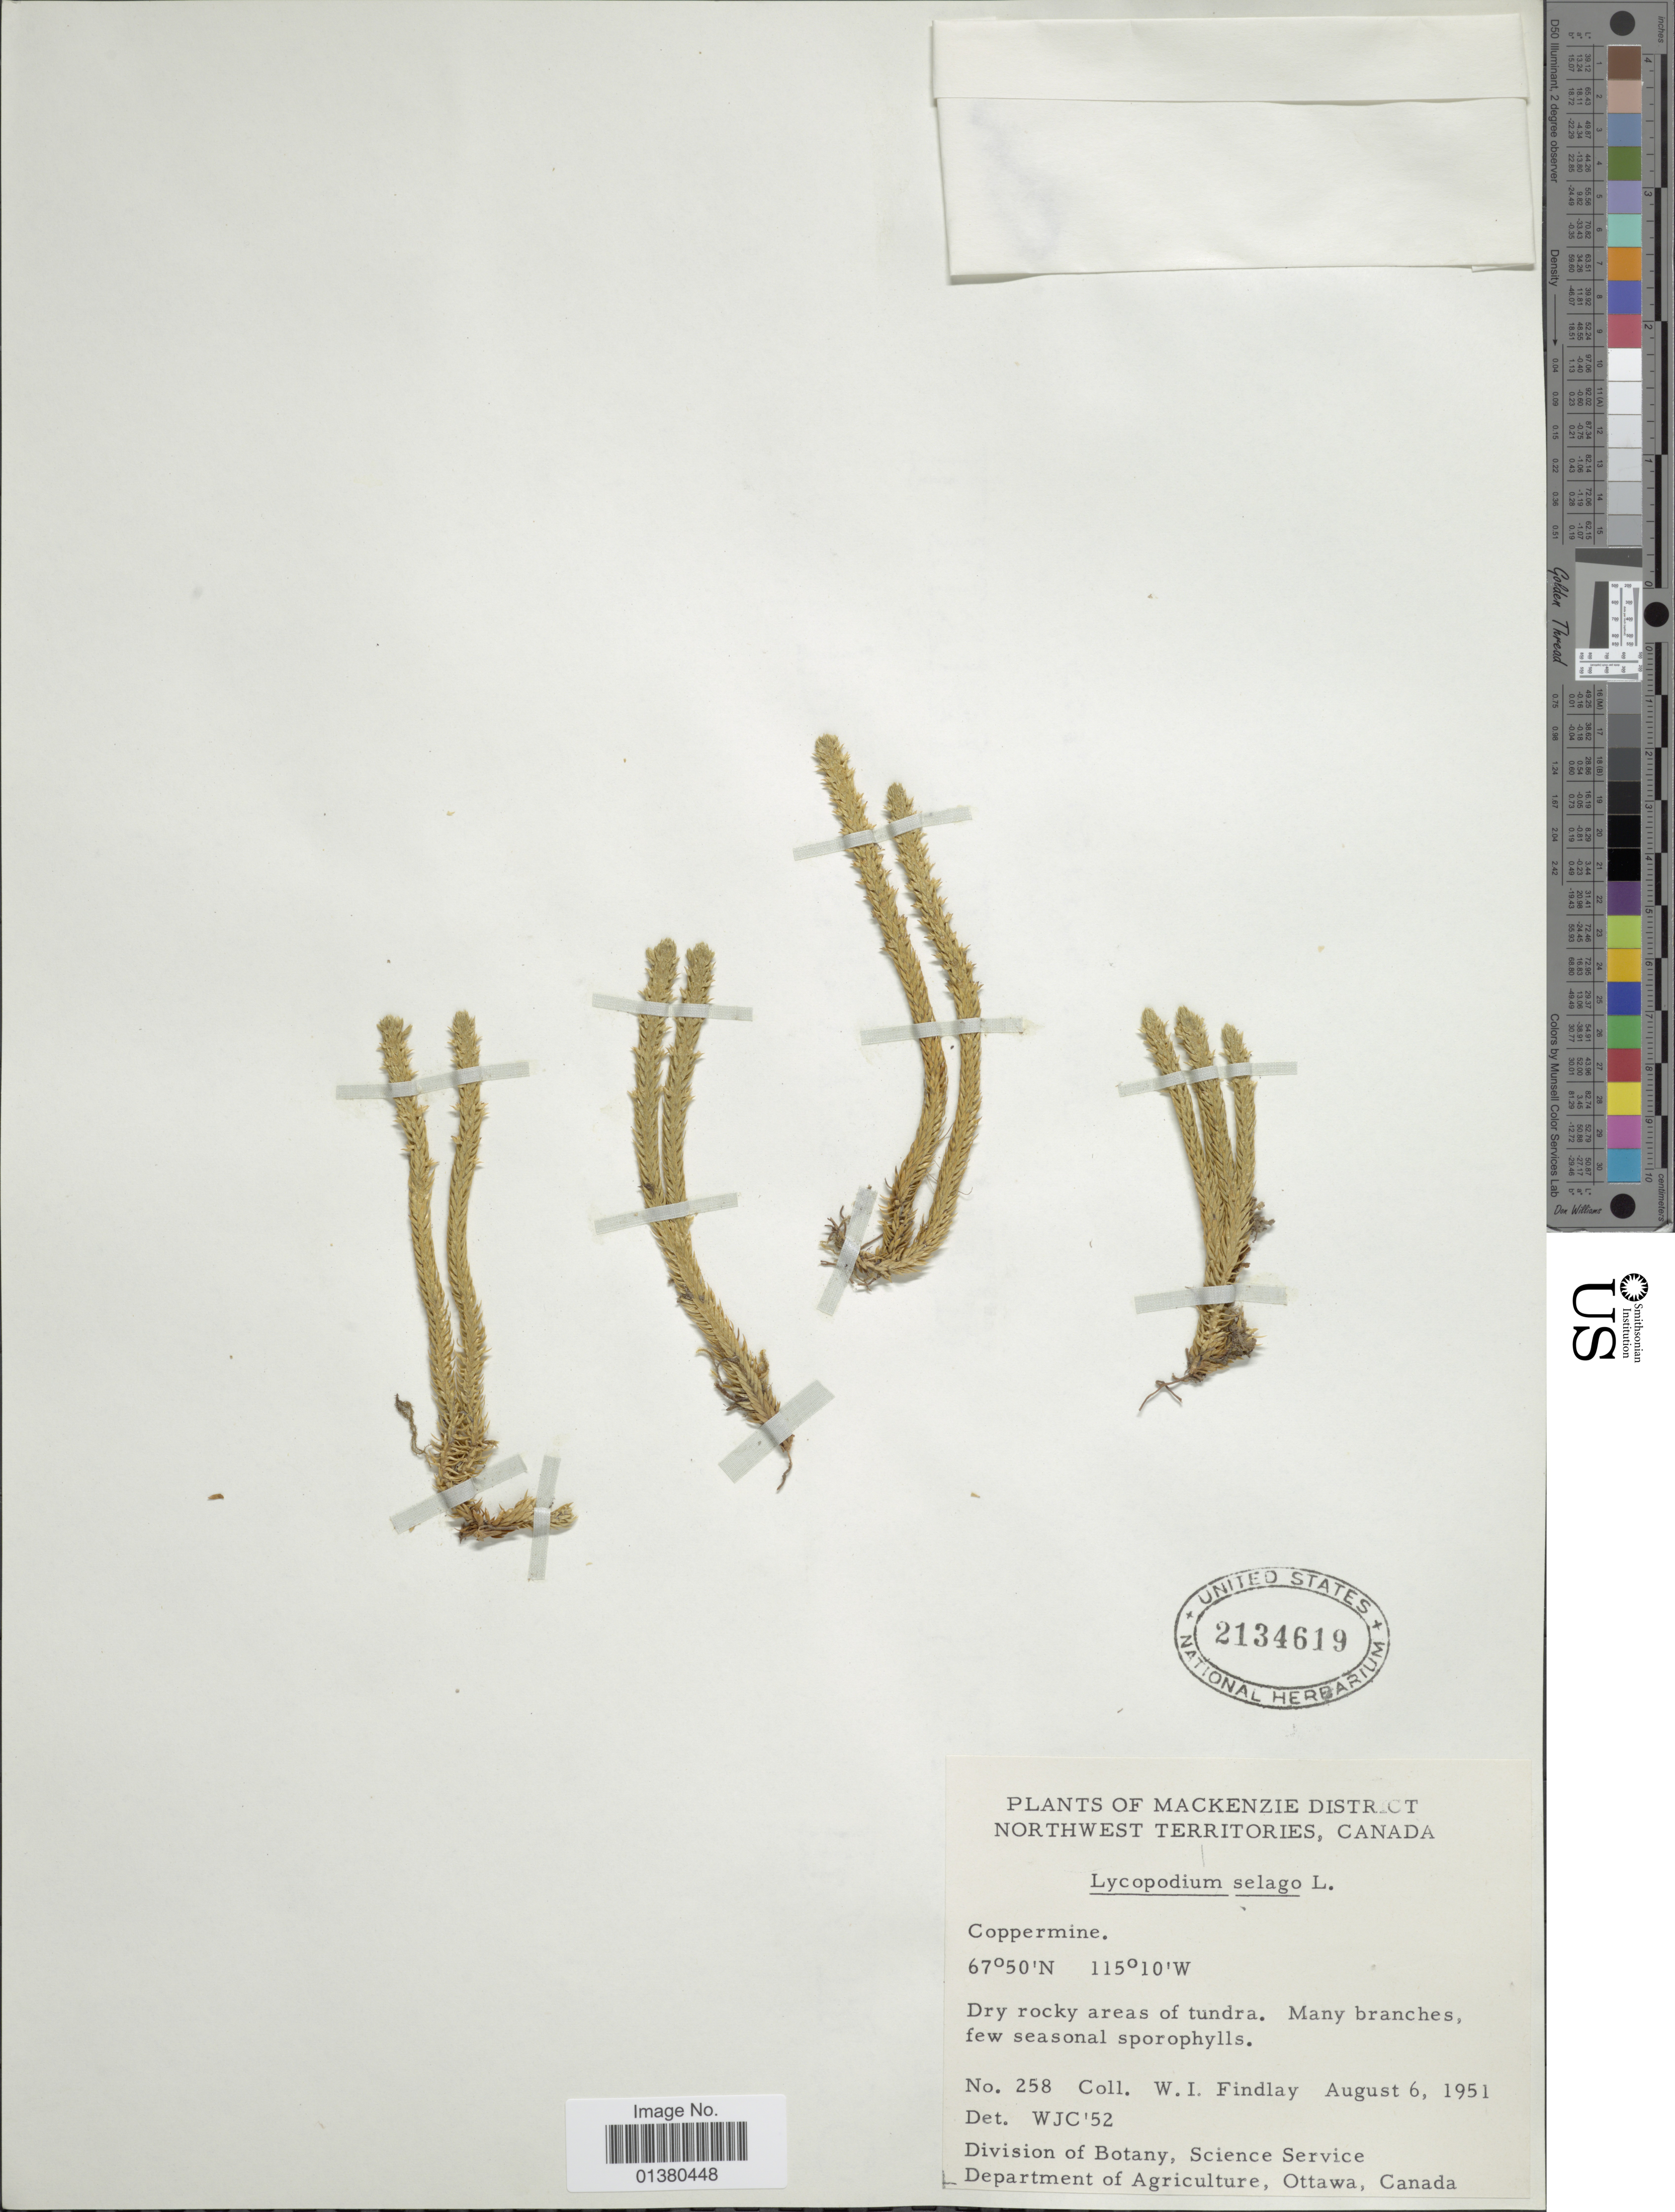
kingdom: Plantae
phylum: Tracheophyta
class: Lycopodiopsida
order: Lycopodiales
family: Lycopodiaceae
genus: Huperzia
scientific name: Huperzia selago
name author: (L.) Bernh. ex Schrank & Mart.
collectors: W. Findlay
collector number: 258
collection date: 1951-08-06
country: Canada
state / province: Northwest Territories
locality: Mackenzie District, Coppermine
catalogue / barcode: US 2134619